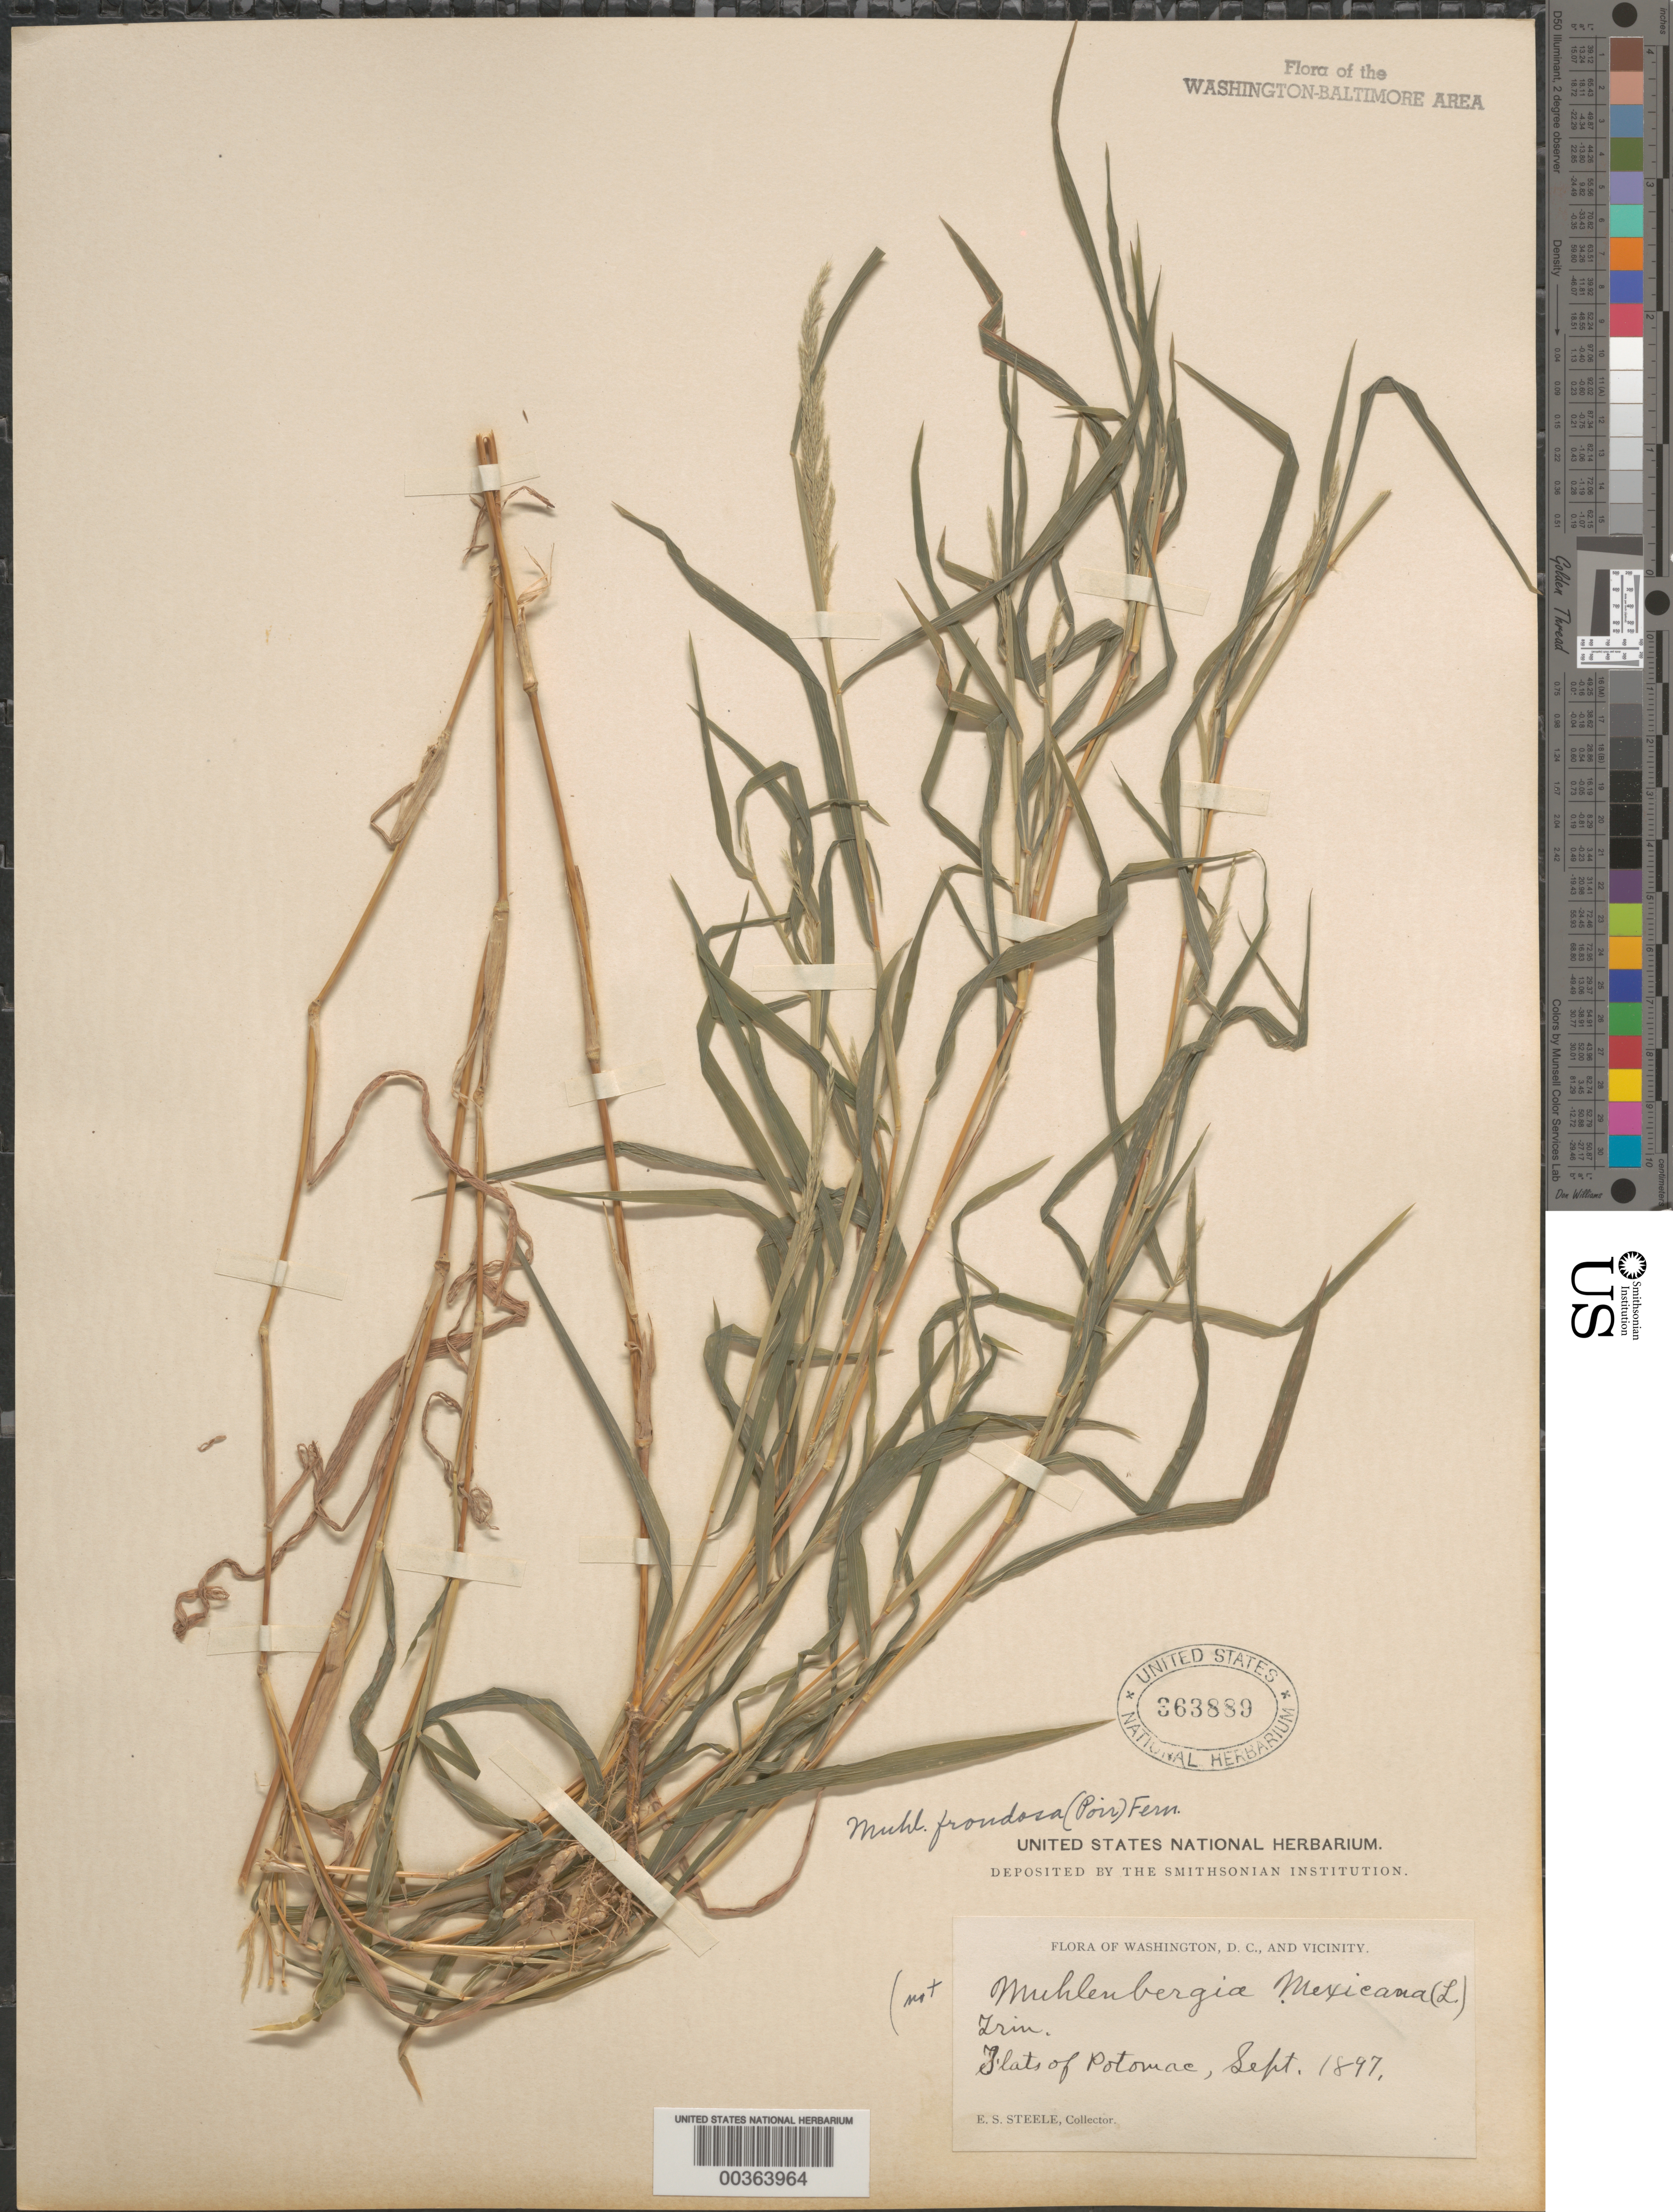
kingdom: Plantae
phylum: Tracheophyta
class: Liliopsida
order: Poales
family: Poaceae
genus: Muhlenbergia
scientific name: Muhlenbergia frondosa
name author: (Poir.) Fernald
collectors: E. Steele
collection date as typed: Sep 1897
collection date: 1897-09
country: United States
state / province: District of Columbia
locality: Potomac River Flats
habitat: Flats of river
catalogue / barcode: US 363889